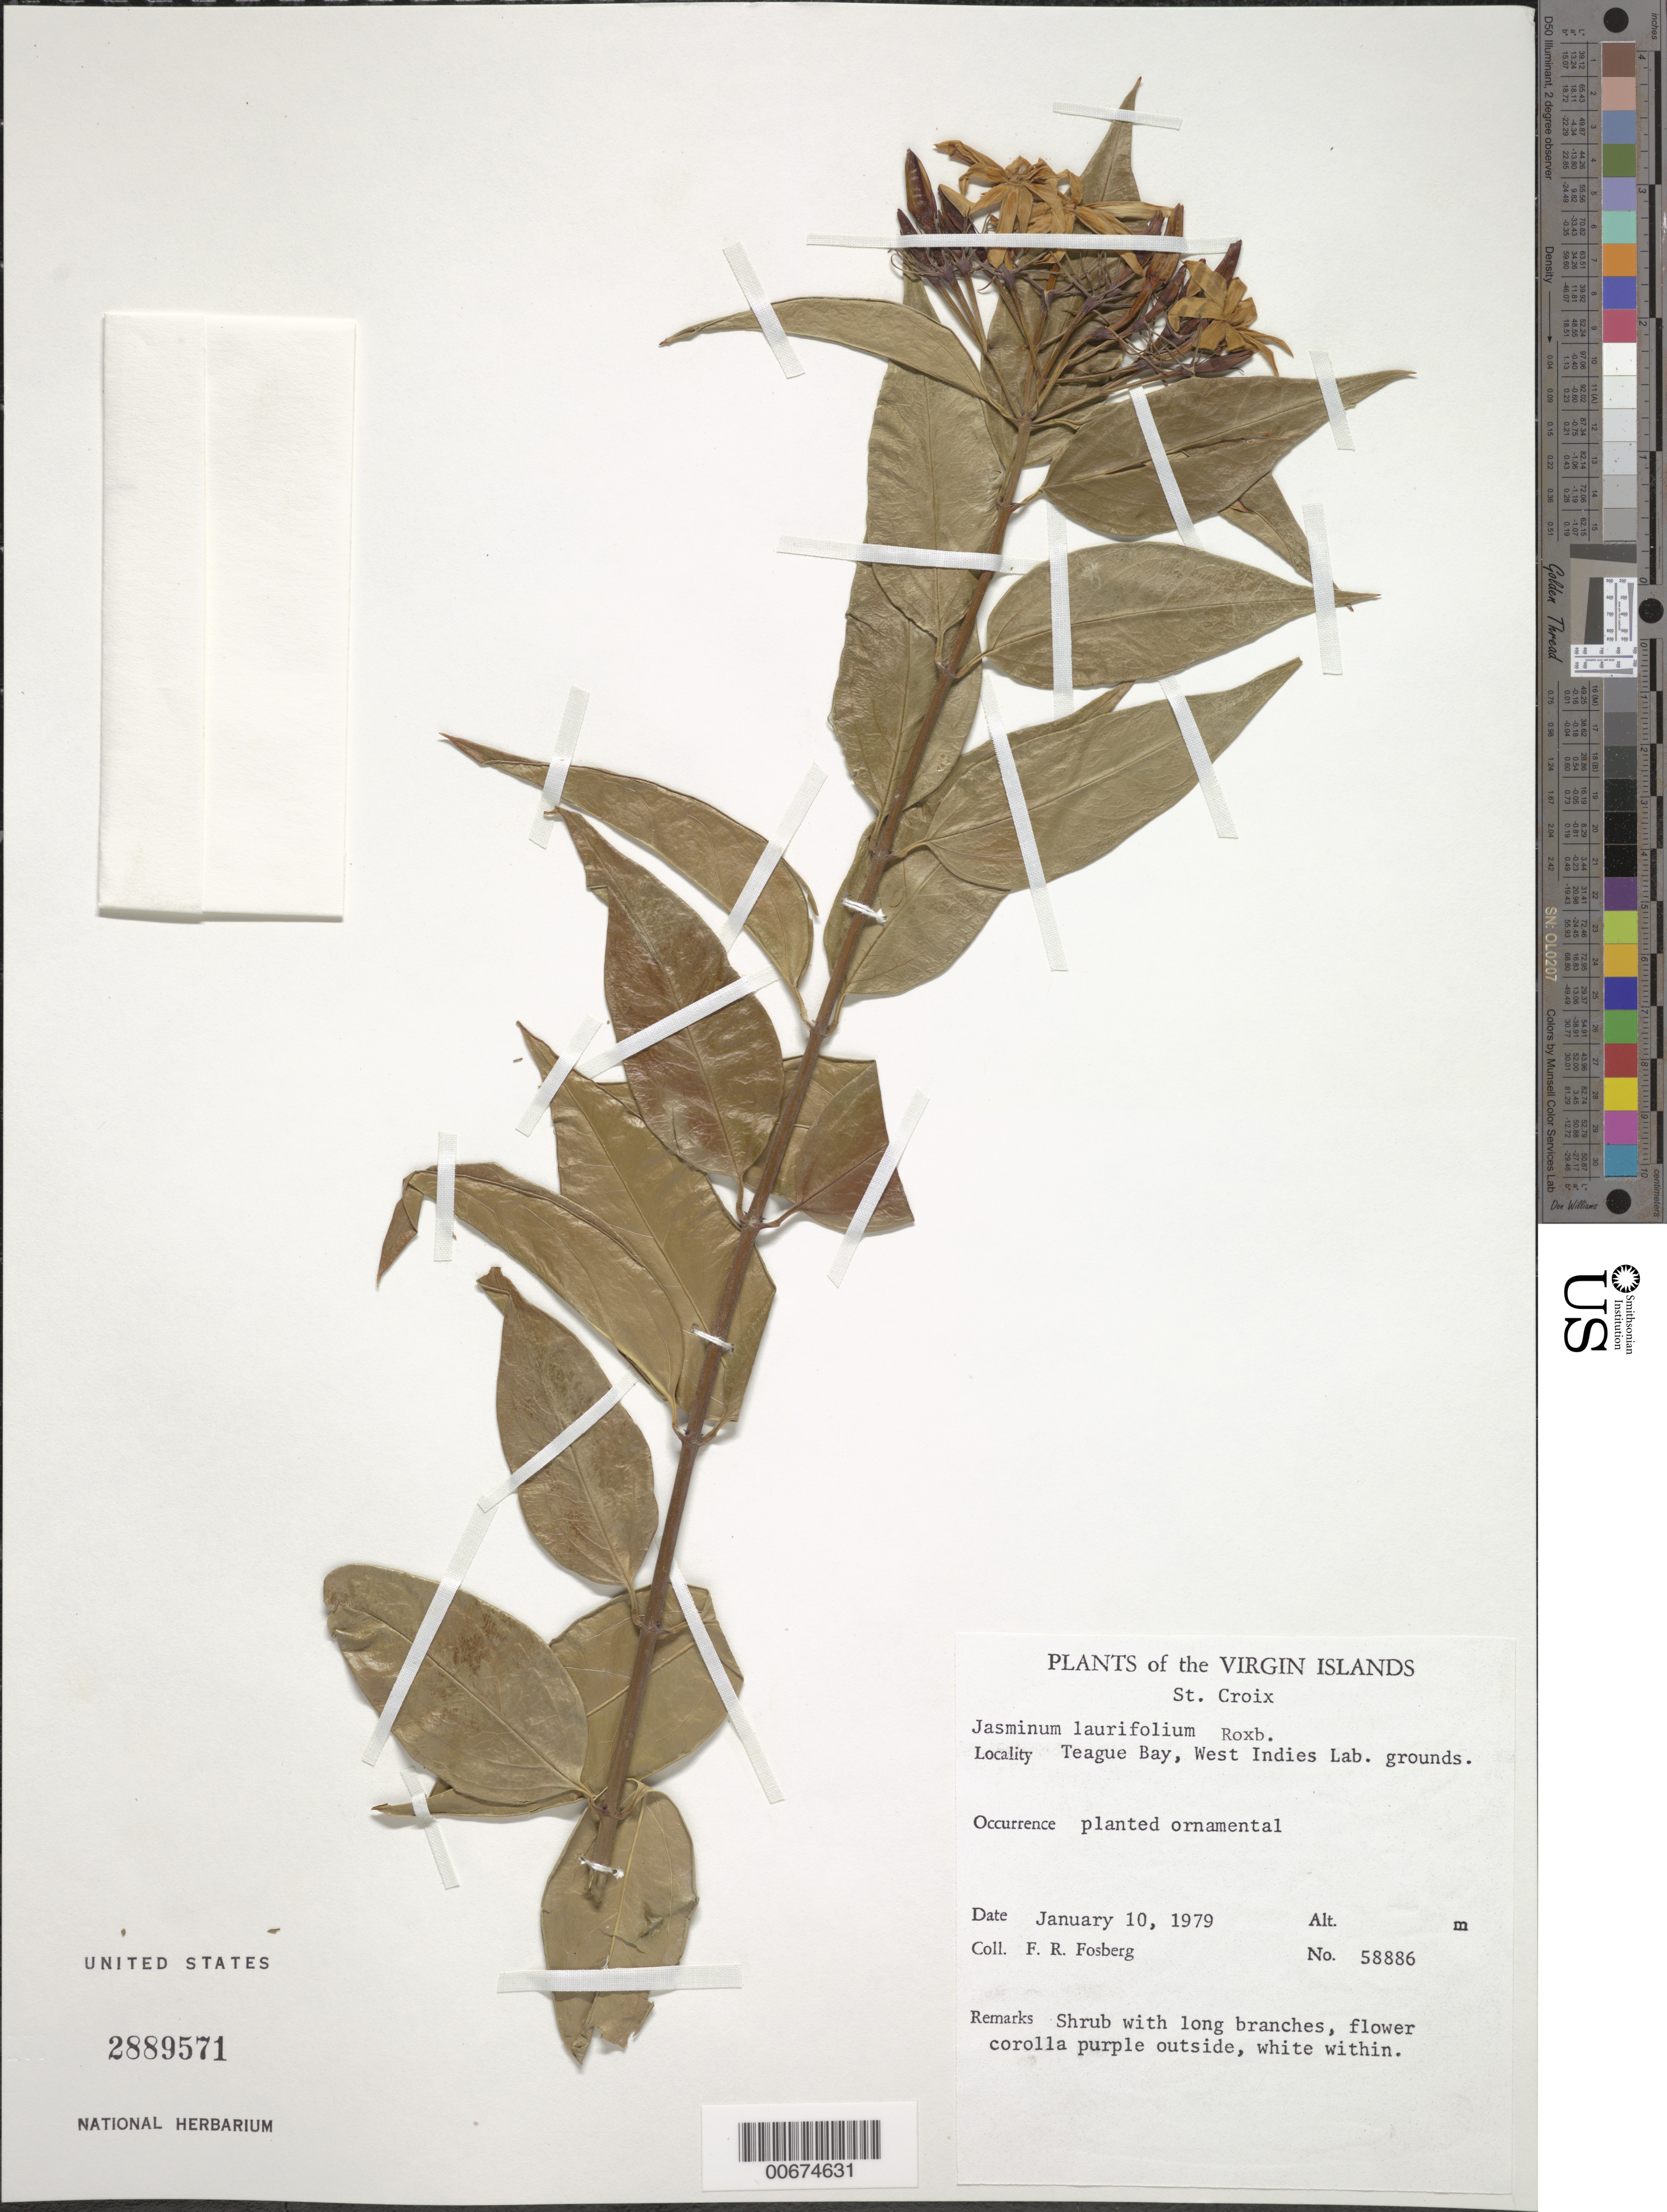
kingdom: Plantae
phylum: Tracheophyta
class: Magnoliopsida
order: Lamiales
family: Oleaceae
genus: Jasminum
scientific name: Jasminum laurifolium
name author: Roxb.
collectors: F. R. Fosberg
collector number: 58886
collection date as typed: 10 Jan 1979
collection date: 1979-01-10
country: U.S. Virgin Islands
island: St. Croix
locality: Teague Bay, West Indies Laboratory grounds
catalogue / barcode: US 2889571